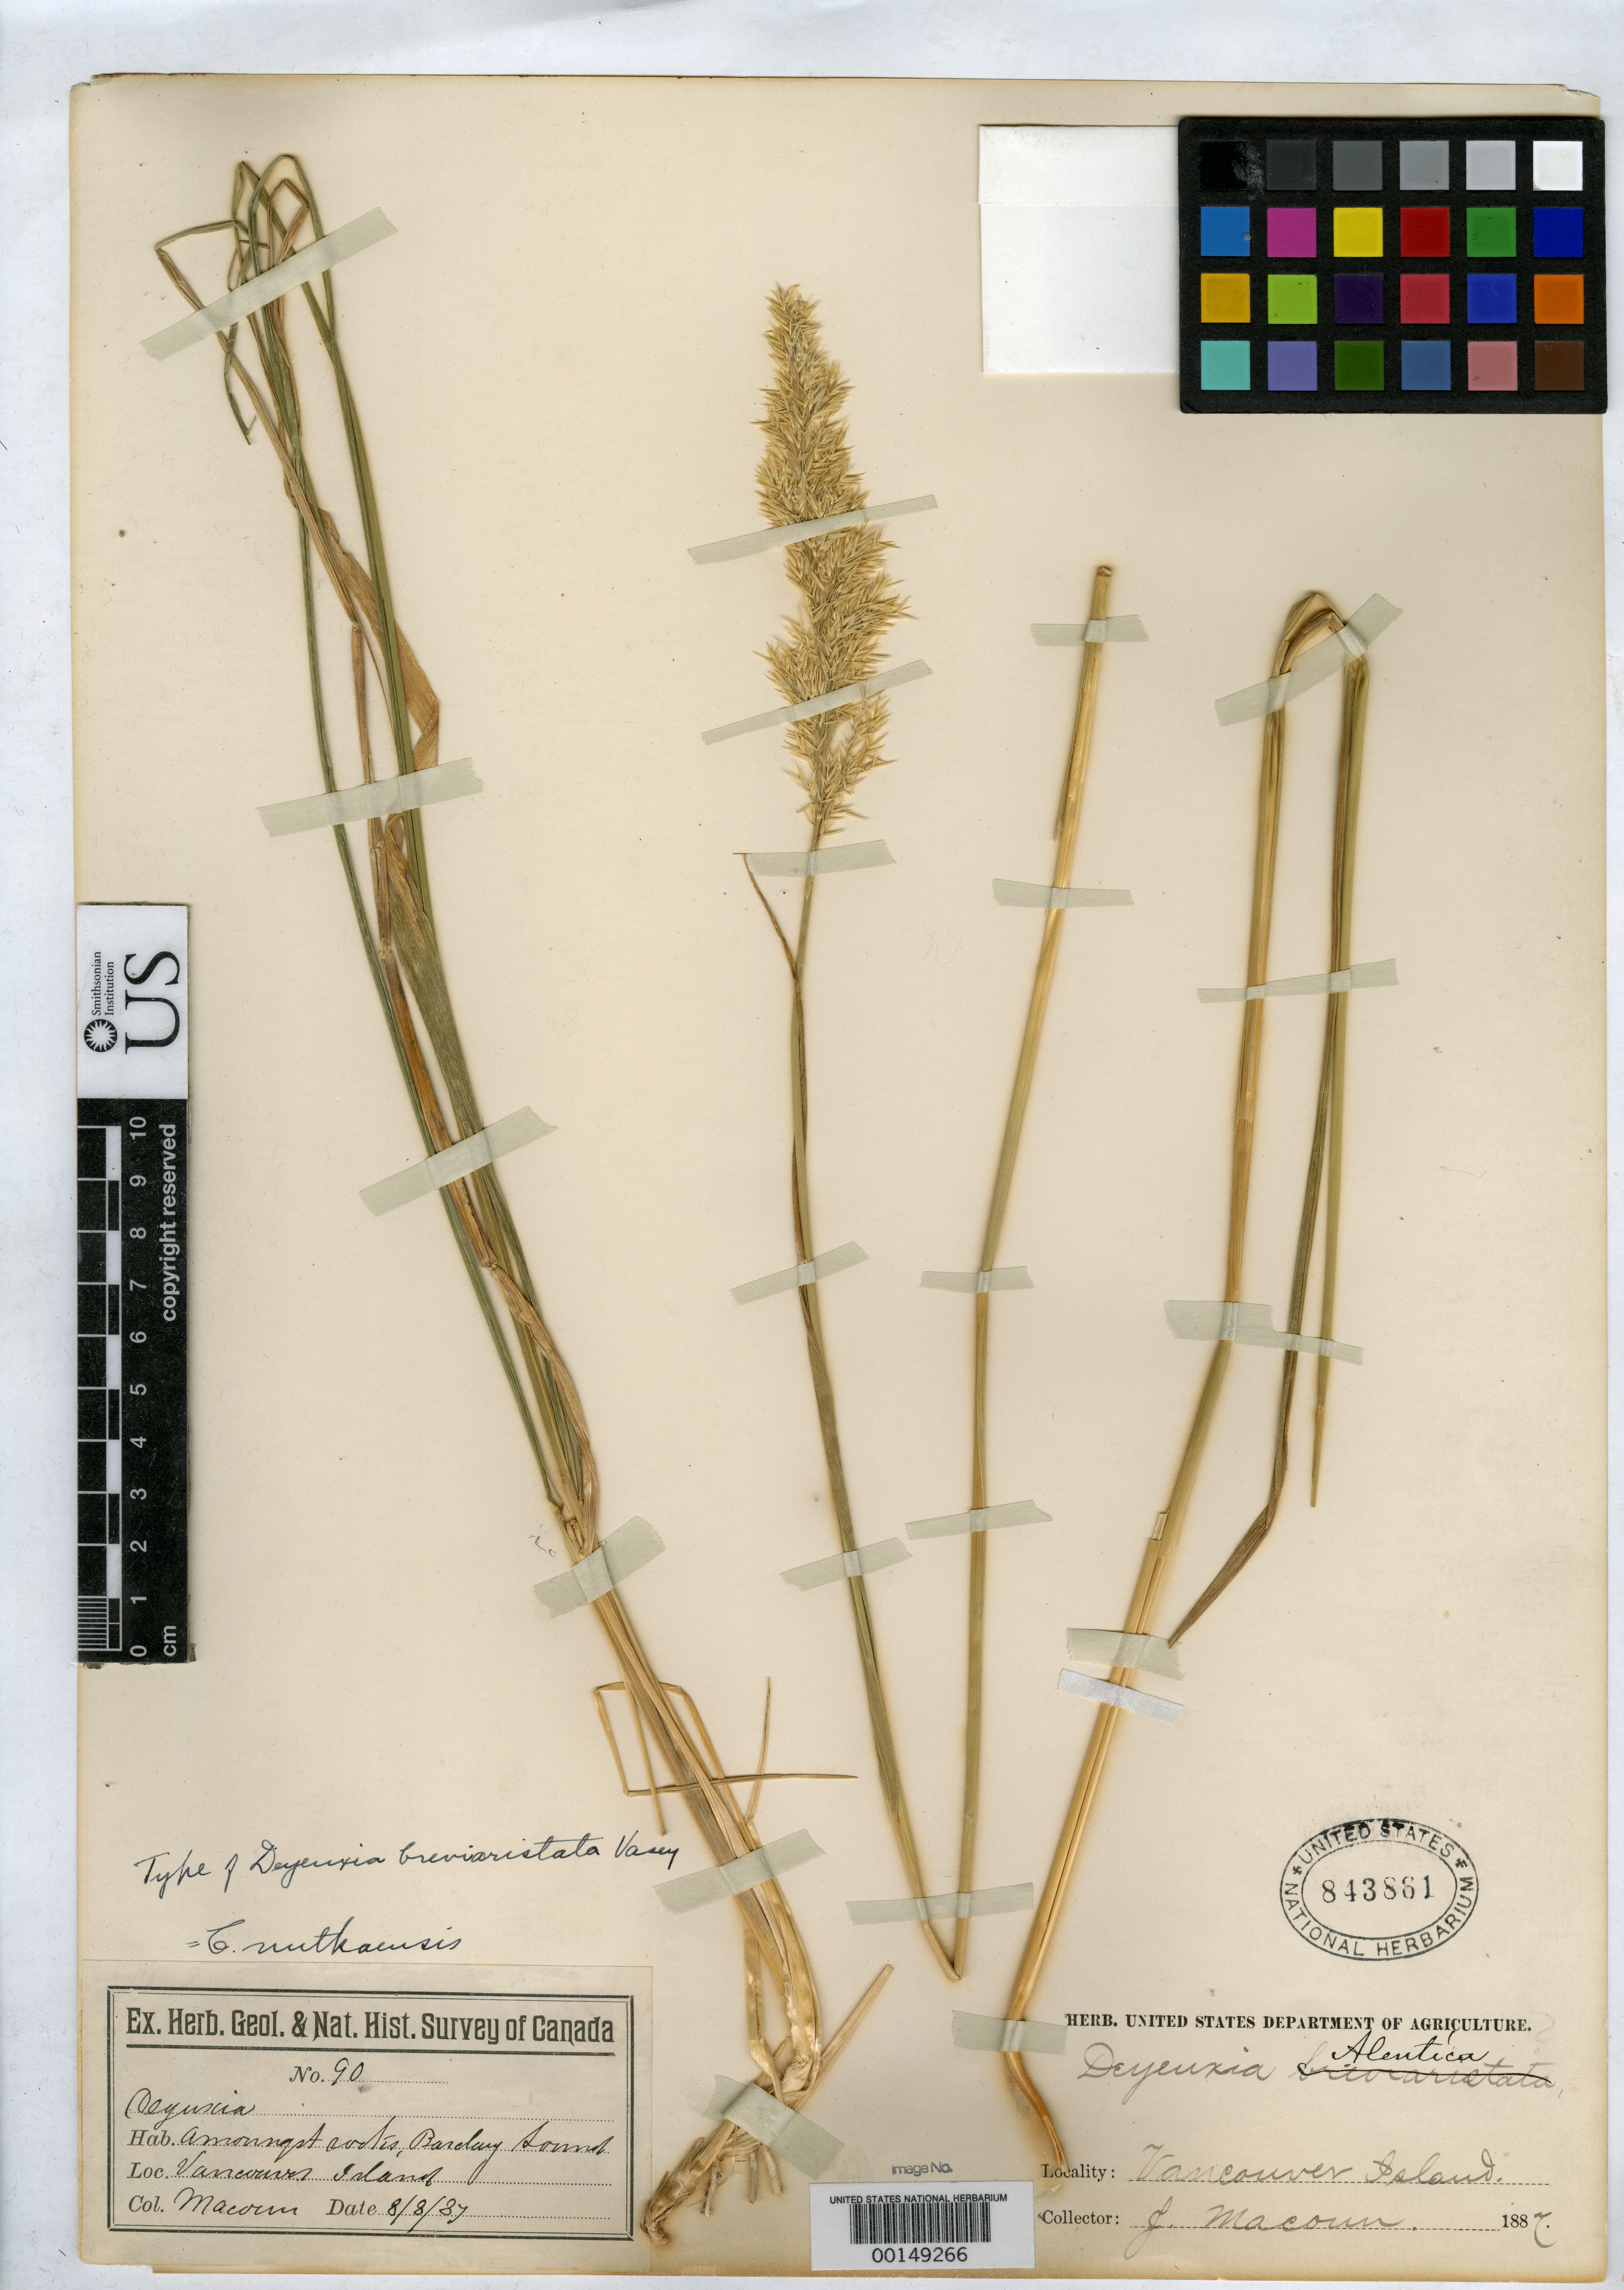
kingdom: Plantae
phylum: Tracheophyta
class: Liliopsida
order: Poales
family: Poaceae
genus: Deyeuxia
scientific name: Deyeuxia breviaristata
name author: Vasey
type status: Isotype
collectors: J. M. Macoun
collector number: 90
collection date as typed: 1887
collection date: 1887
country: Canada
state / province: British Columbia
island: Vancouver Island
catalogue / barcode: US 843861